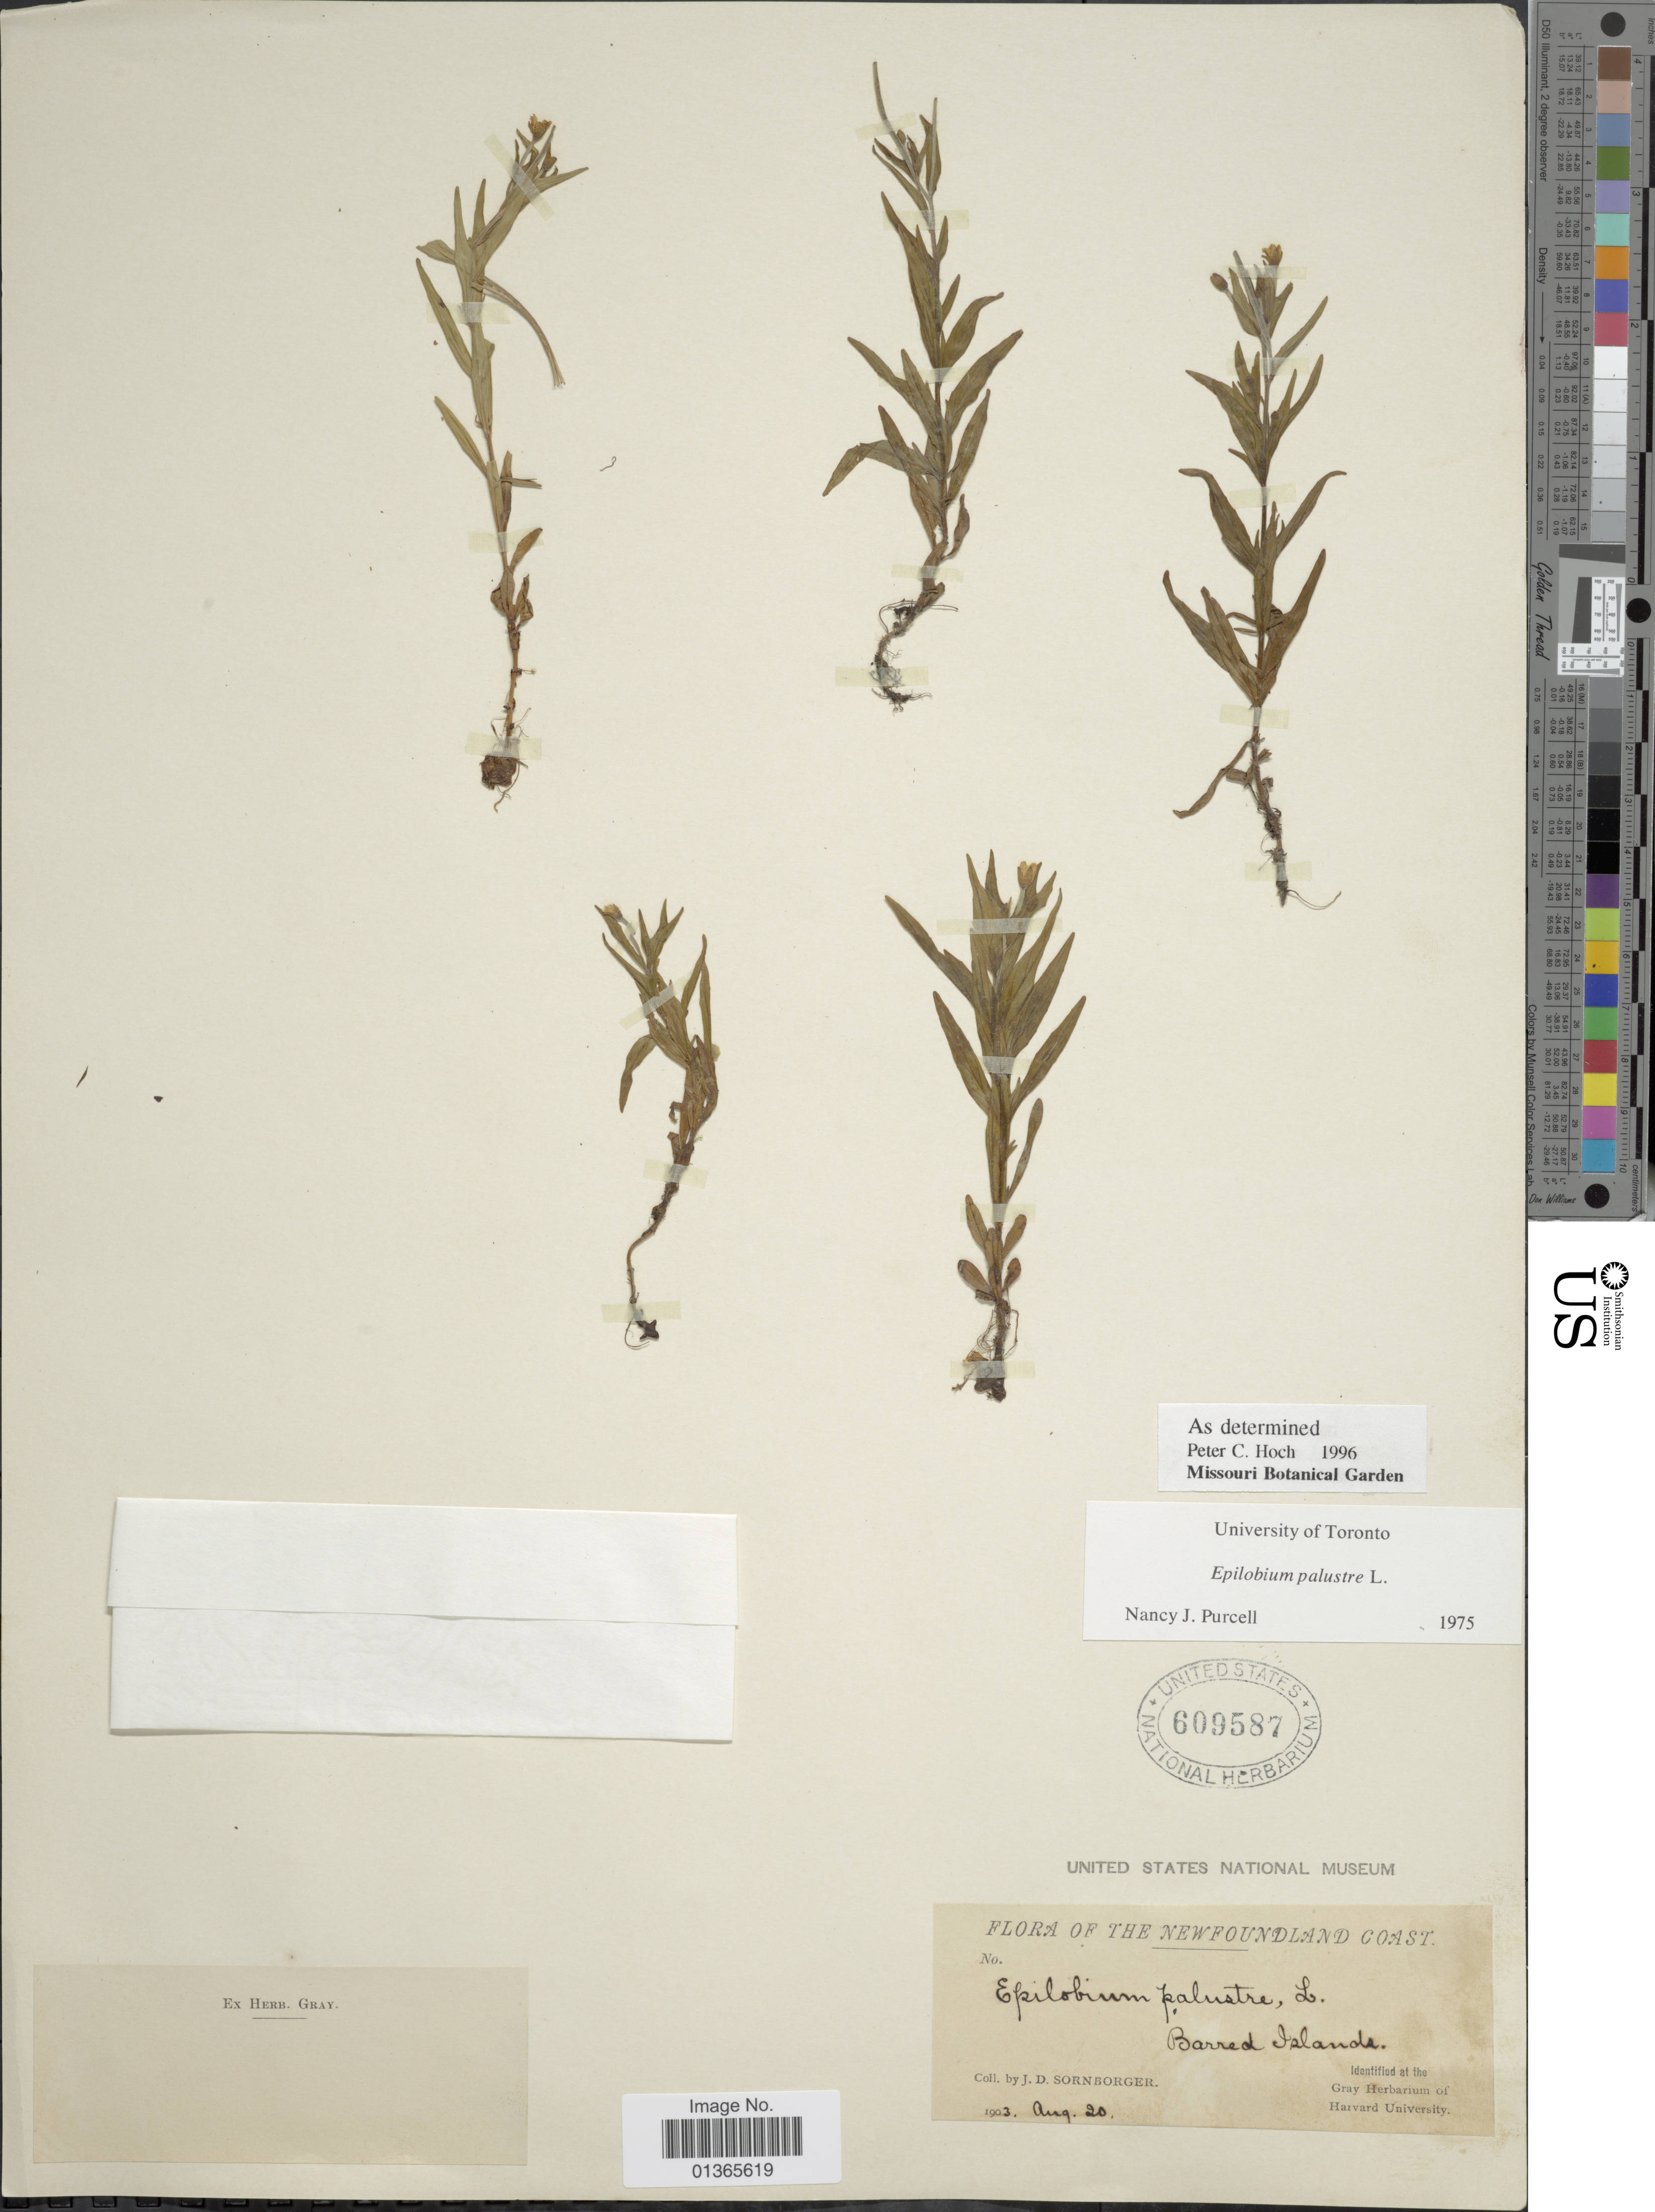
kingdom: Plantae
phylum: Tracheophyta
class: Magnoliopsida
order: Myrtales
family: Onagraceae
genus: Epilobium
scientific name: Epilobium palustre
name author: L.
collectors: J. Sornborger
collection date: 1903-08-20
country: Canada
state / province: Newfoundland and Labrador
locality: Newfoundland Coast. Barred Islands.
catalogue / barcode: US 609587